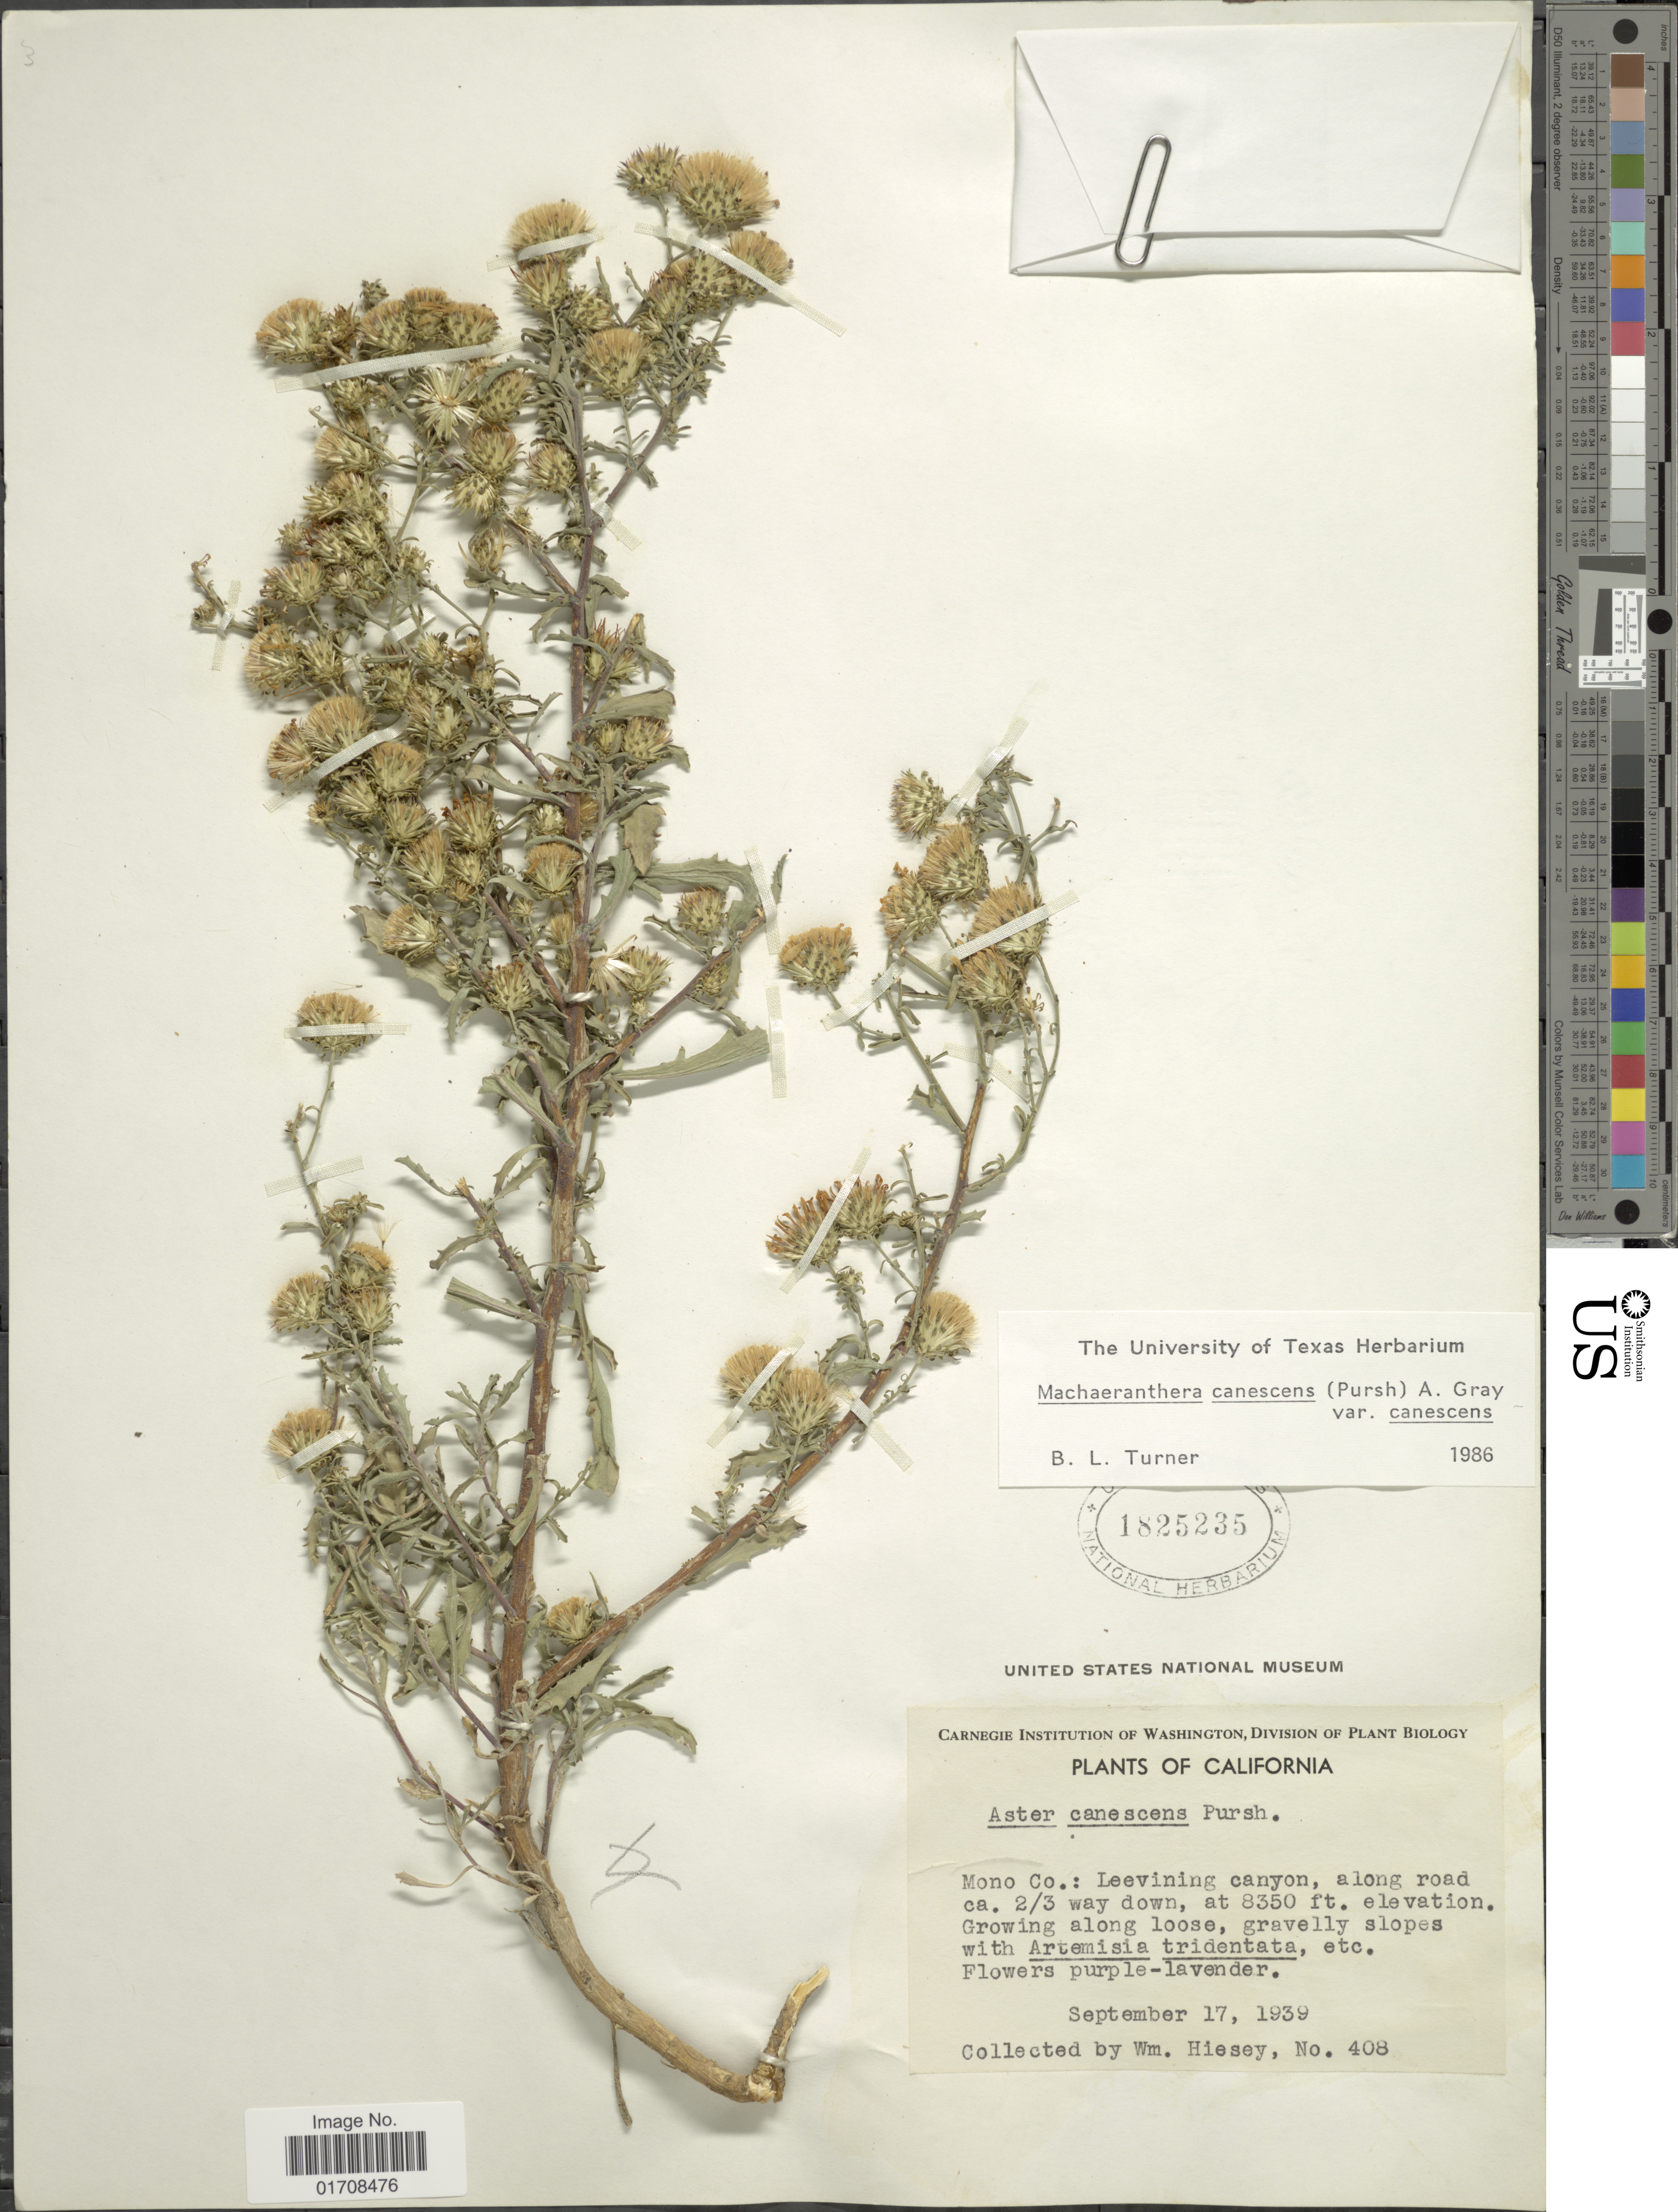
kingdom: Plantae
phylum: Tracheophyta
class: Magnoliopsida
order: Asterales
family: Asteraceae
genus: Machaeranthera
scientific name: Machaeranthera canescens var. canescens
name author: (Pursh) A. Gray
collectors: W. Hiesey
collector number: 408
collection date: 1939-09-17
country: United States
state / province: California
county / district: Mono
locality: Mono Co., Leevining canyon, along road ca 2/3 way down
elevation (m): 2850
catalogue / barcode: US 1825235